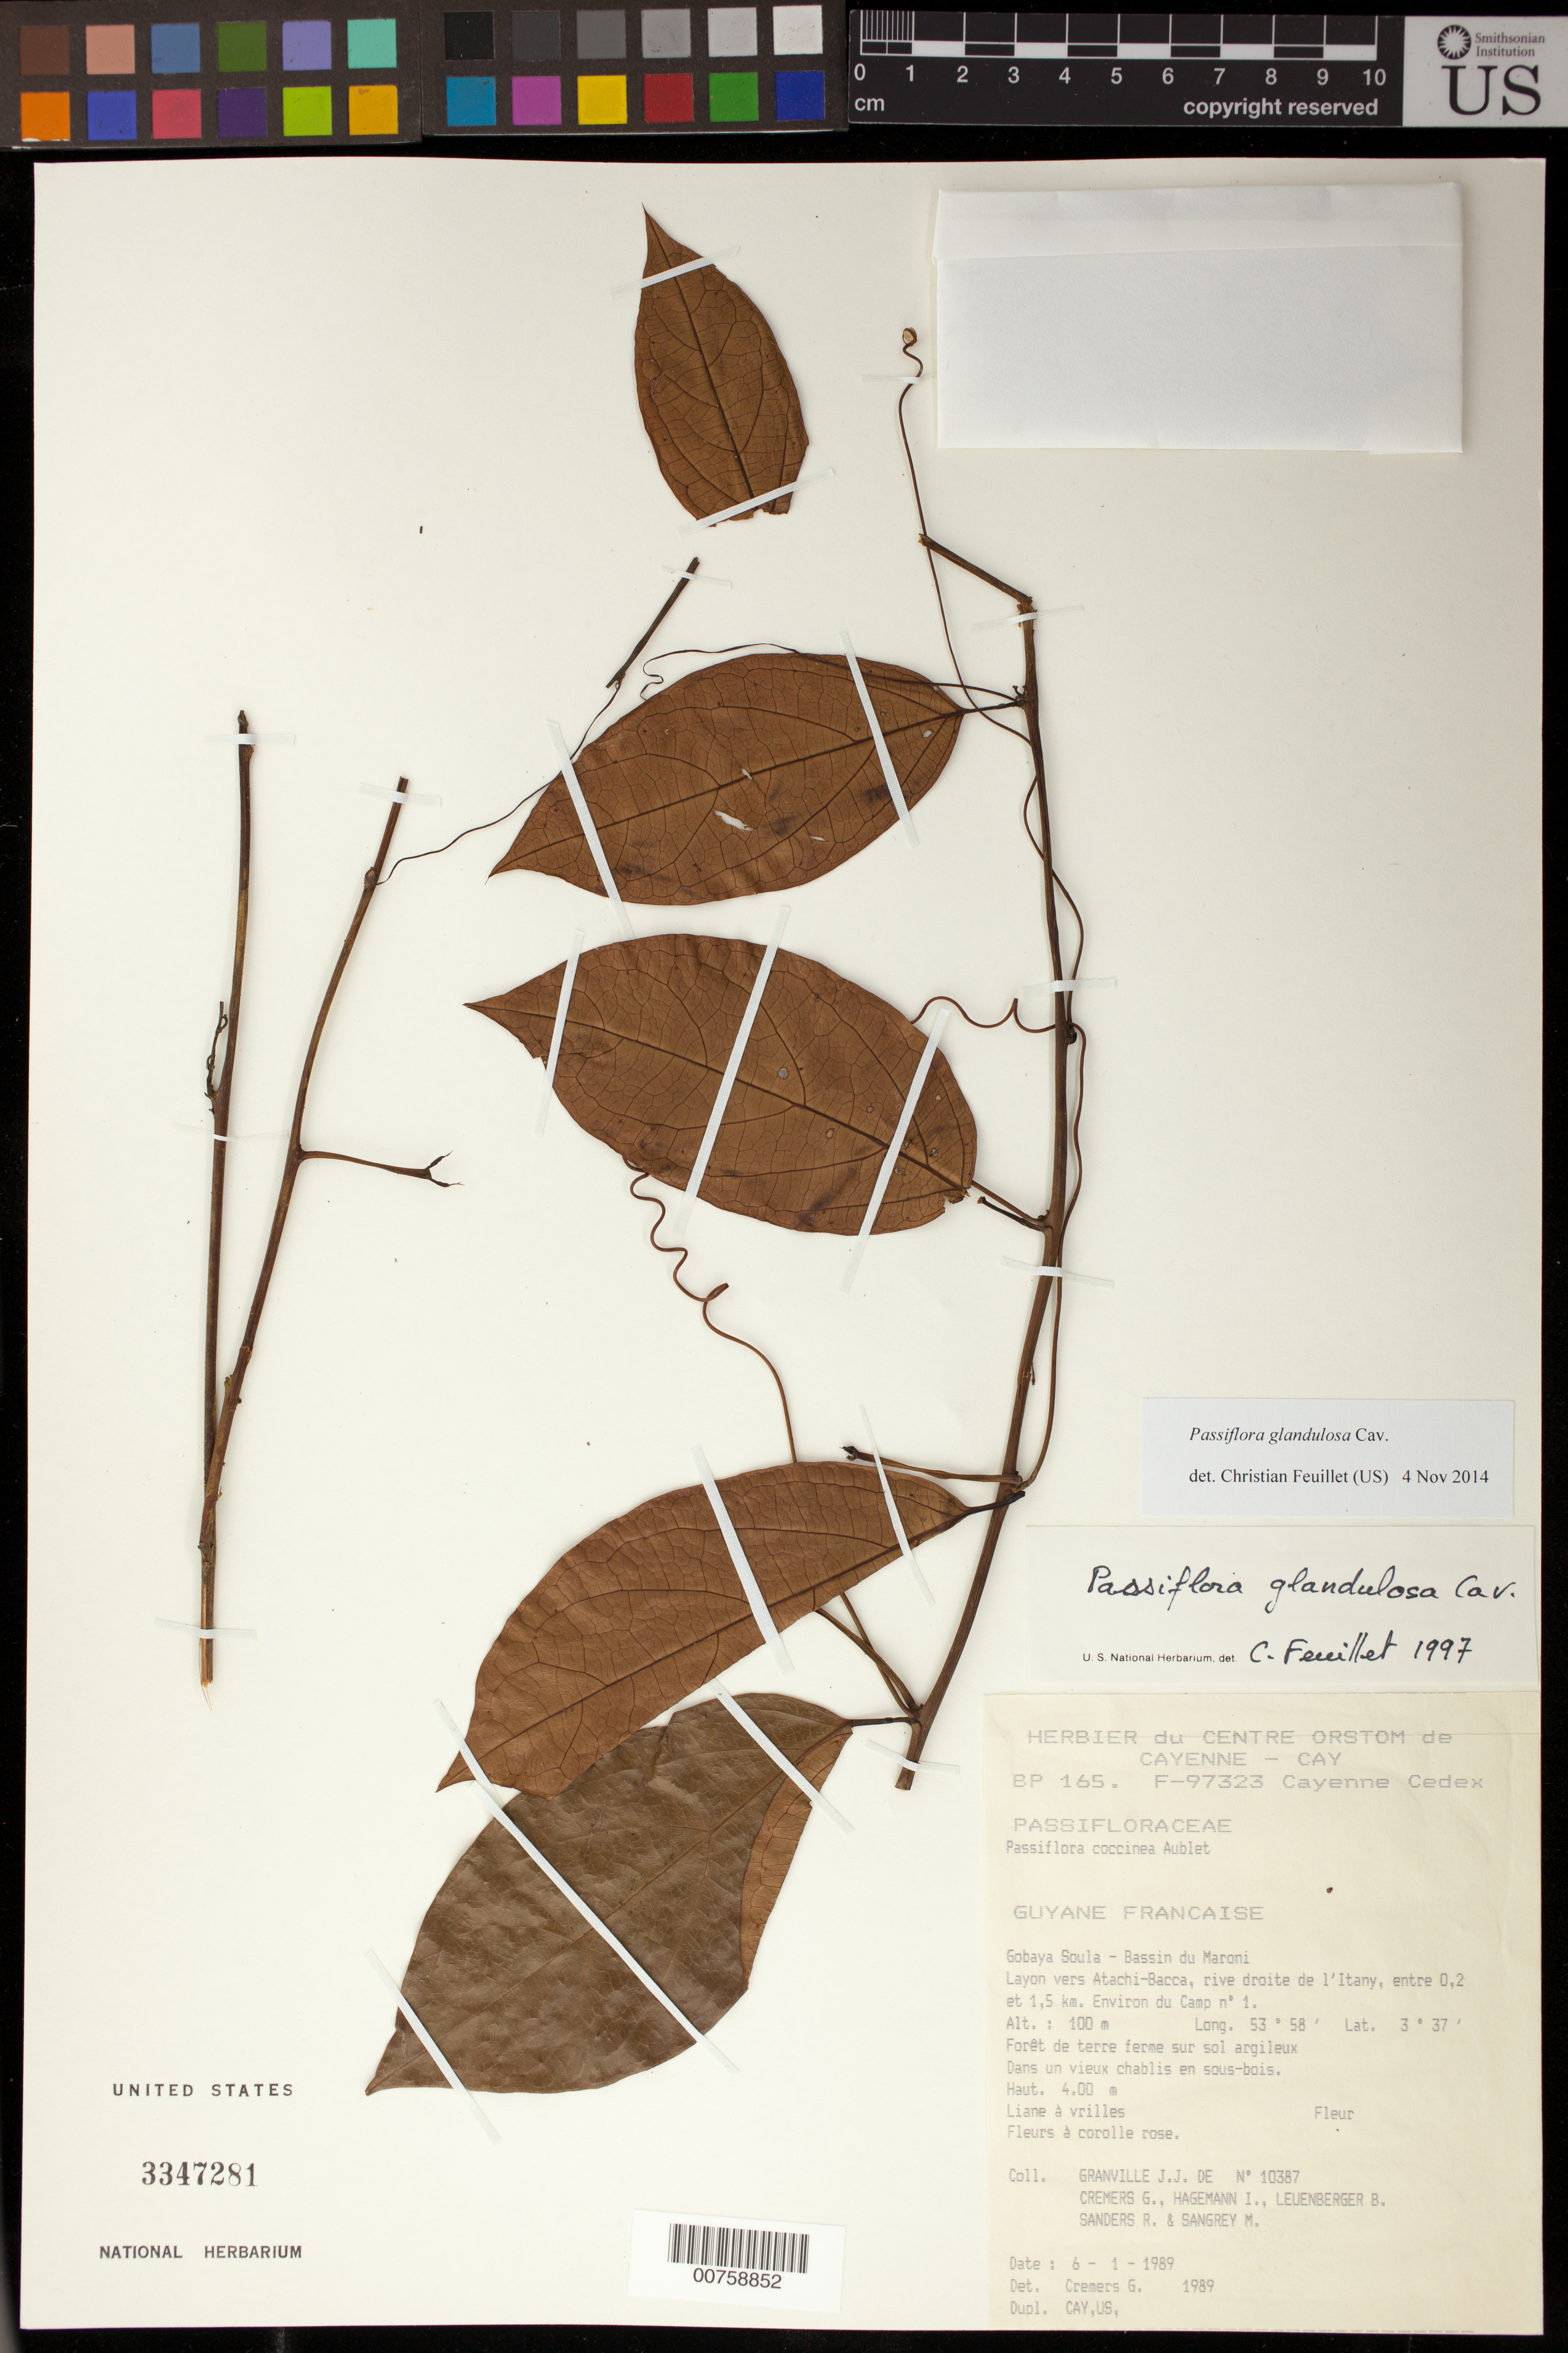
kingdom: Plantae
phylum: Tracheophyta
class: Magnoliopsida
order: Malpighiales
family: Passifloraceae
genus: Passiflora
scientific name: Passiflora glandulosa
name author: Cav.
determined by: Feuillet, C.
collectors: J.-J. de Granville, G. Cremers, J. Hagemann, B. E. Leuenberger & M. S. Sangrey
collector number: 10387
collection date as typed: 6-Jan-89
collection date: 1989-01-06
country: French Guiana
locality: Gobaya Soula, Bassin du Maroni, layon vers Monts Atachi-Bacca, rive droite de l'Itany, entre 0.2 et 1.5 km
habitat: Forest on terra ferma, clay soil; understory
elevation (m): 100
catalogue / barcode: US 3347281